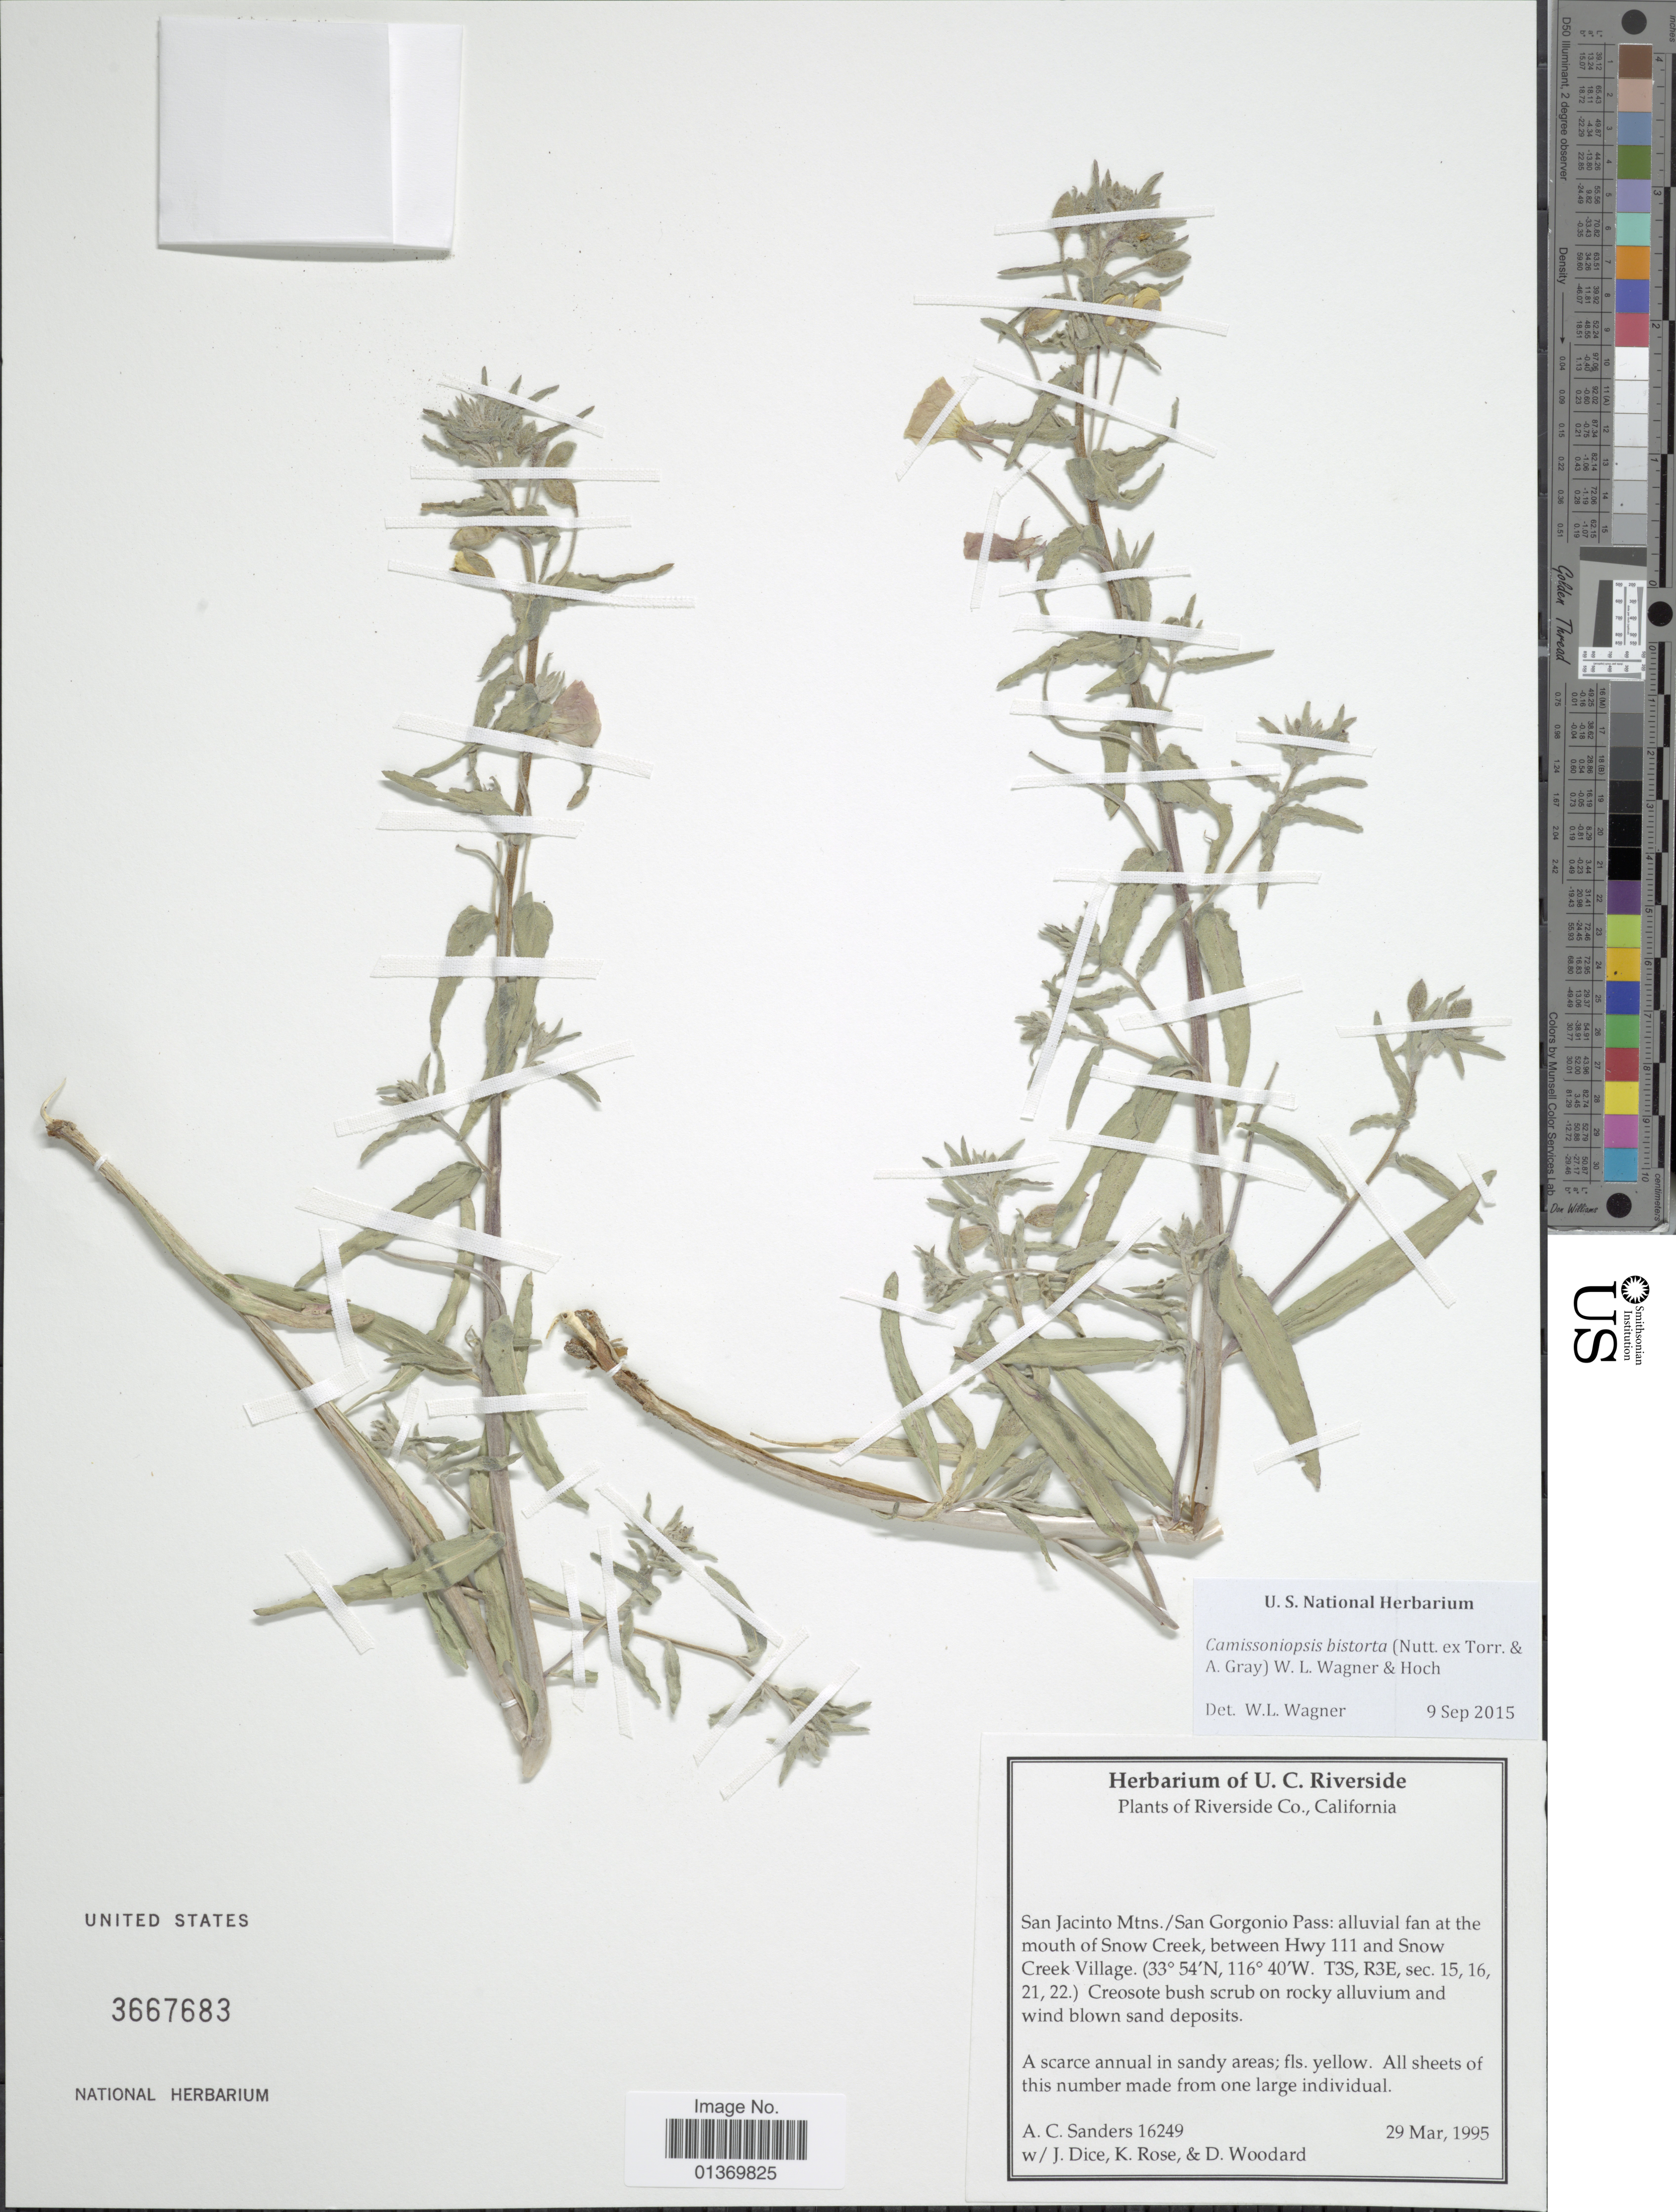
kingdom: Plantae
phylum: Tracheophyta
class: Magnoliopsida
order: Myrtales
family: Onagraceae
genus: Camissoniopsis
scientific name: Camissoniopsis bistorta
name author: (Nutt. ex Torr. & A. Gray) W.L. Wagner & Hoch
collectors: A. Sanders, J. Dice, K. Rose & D. Woodard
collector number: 16249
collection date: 1995-03-29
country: United States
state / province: California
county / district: Riverside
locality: Riverside Co., San Jacinto Mtns./ San Gorgonio Pass: alluvial fan at the mouth of Snow Creek, between Hwy 111 and Snow Creek Village, T3S, R3E, sec.15, 16, 21, 22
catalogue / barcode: US 3667683